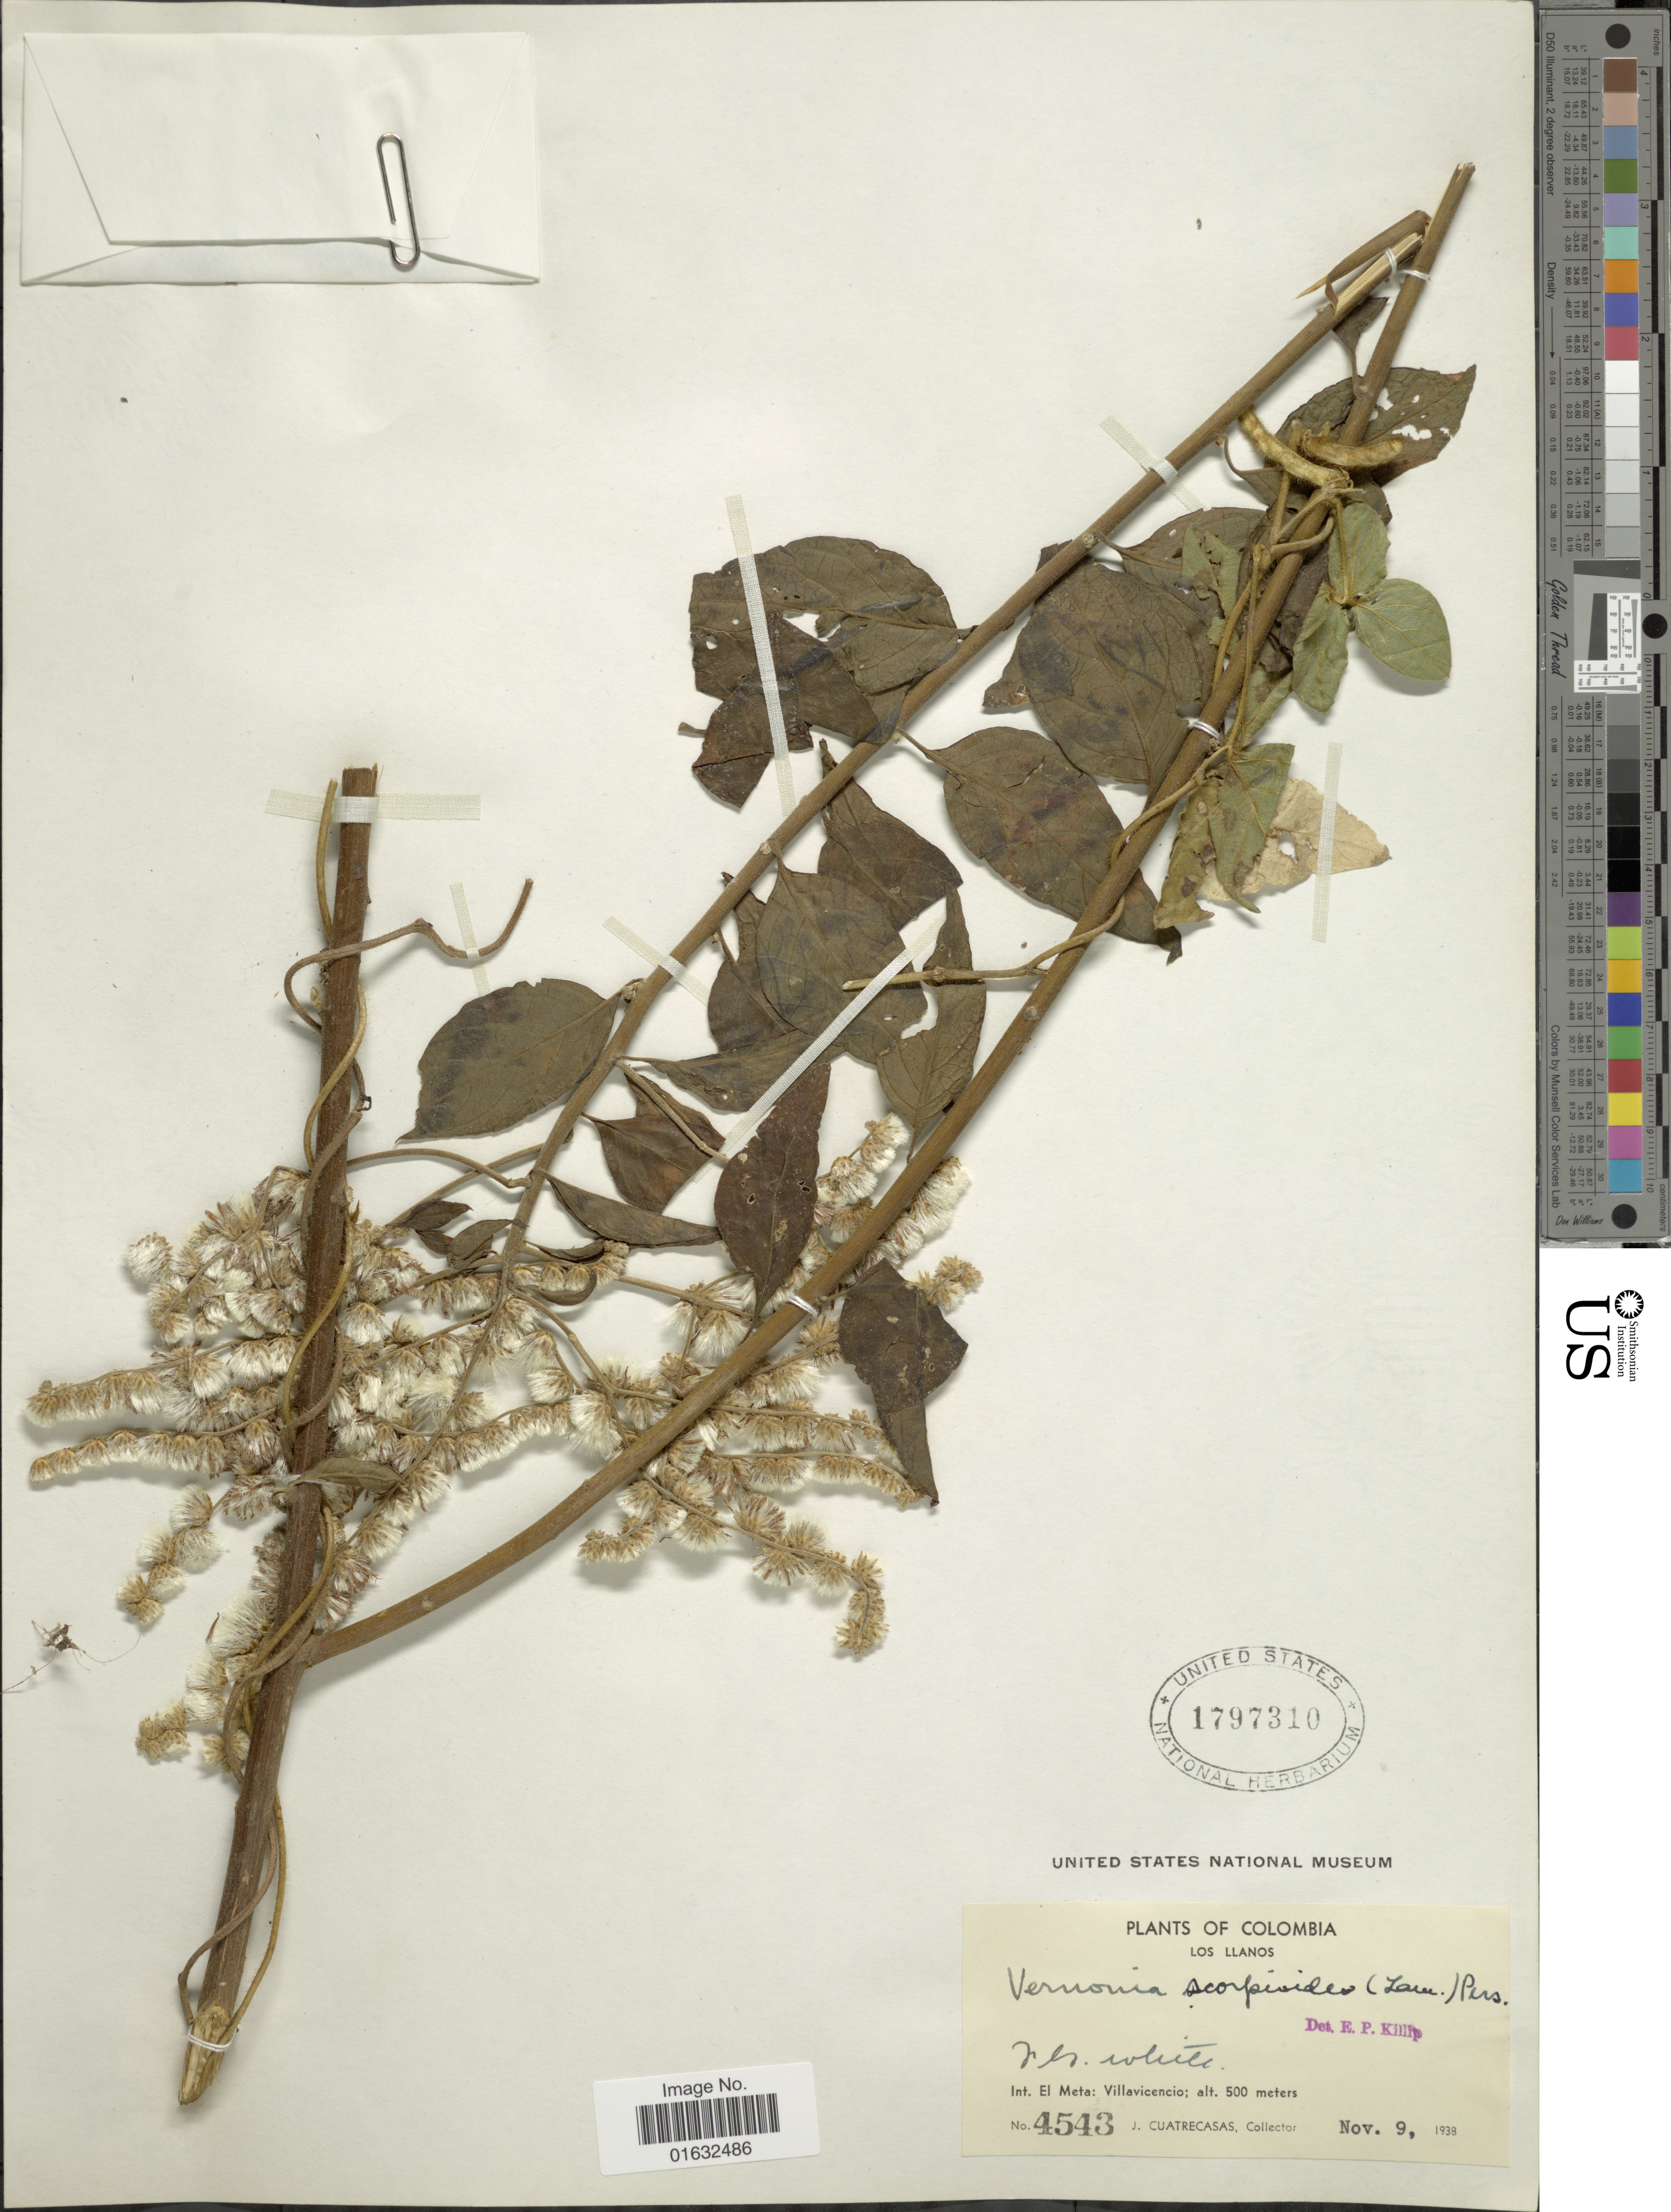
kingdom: Plantae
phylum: Tracheophyta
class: Magnoliopsida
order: Asterales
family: Asteraceae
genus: Cyrtocymura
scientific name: Cyrtocymura scorpioides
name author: (Lam.) H. Rob.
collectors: J. Cuatrecasas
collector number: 4543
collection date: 1938-11-09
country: Colombia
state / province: Meta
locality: Los Llanos, Int. El Meta: Villavicencio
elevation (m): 500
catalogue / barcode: US 1797310